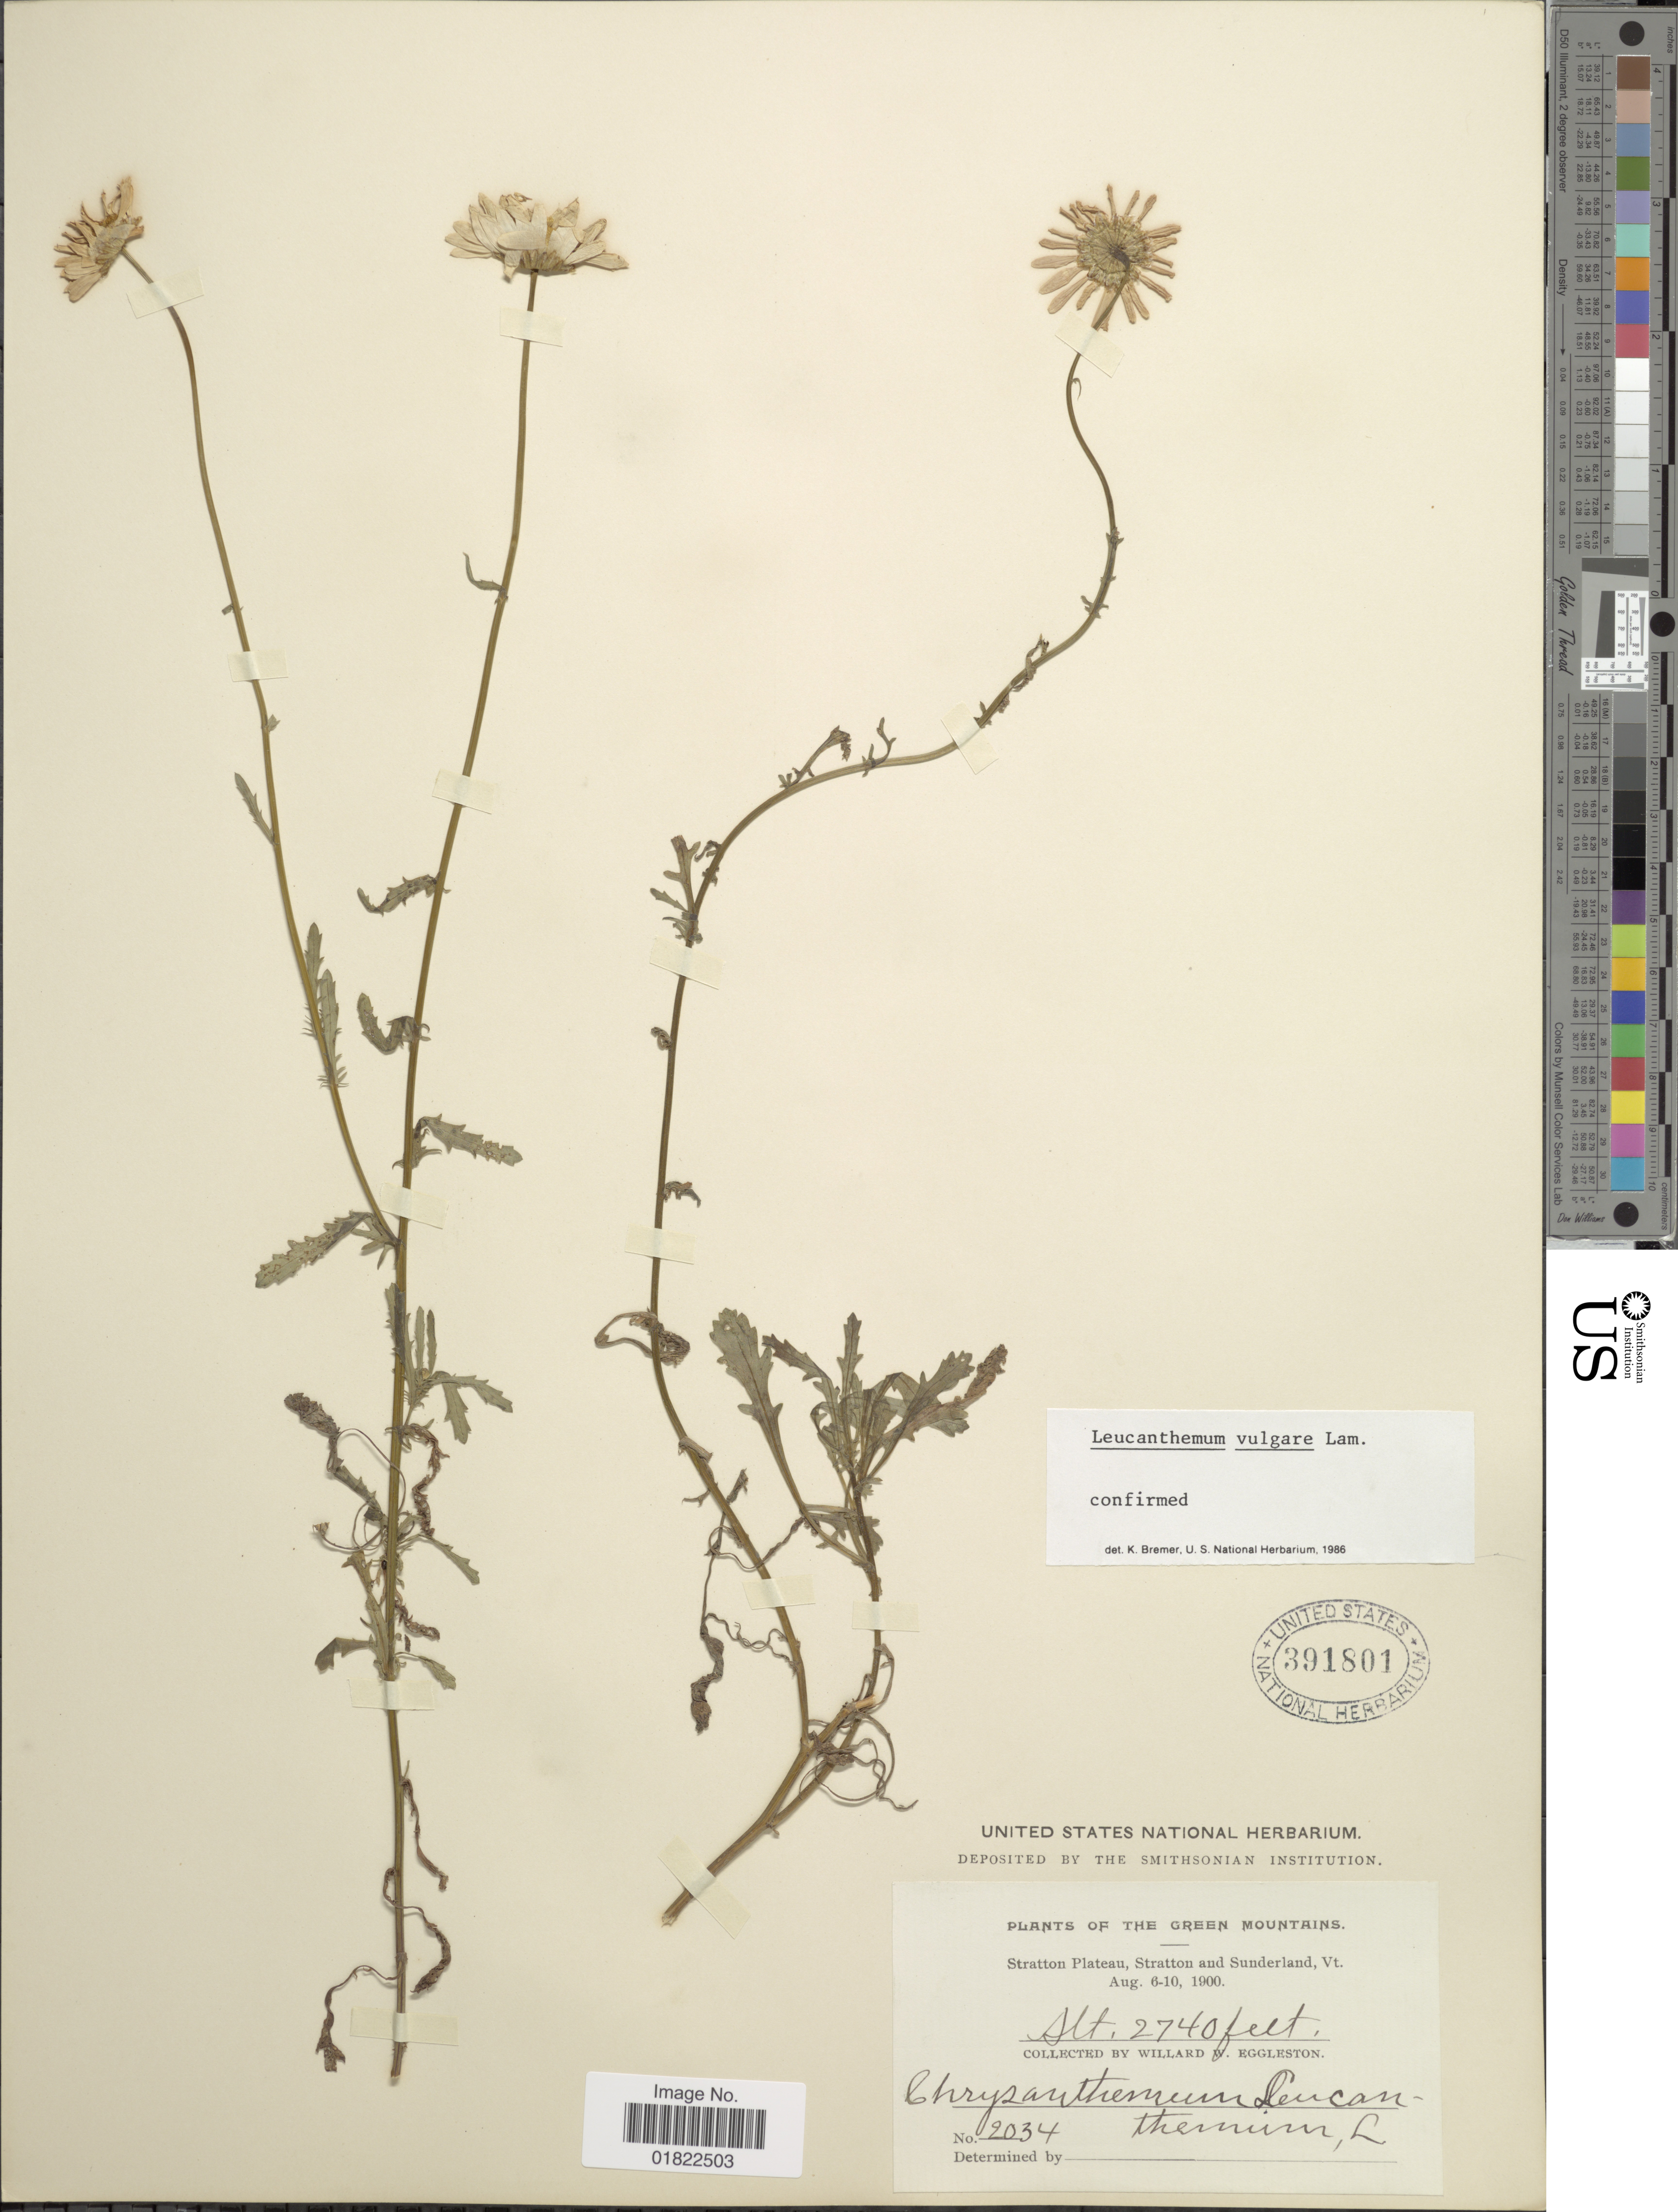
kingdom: Plantae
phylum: Tracheophyta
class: Magnoliopsida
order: Asterales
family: Asteraceae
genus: Leucanthemum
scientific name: Leucanthemum vulgare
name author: Lam.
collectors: W. W. Eggleston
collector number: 2034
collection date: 1900-08-06/1900-08-10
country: United States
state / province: Vermont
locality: The Green Mountains, Stratton Plateau, Stratton and Sunderland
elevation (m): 835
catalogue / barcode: US 391801